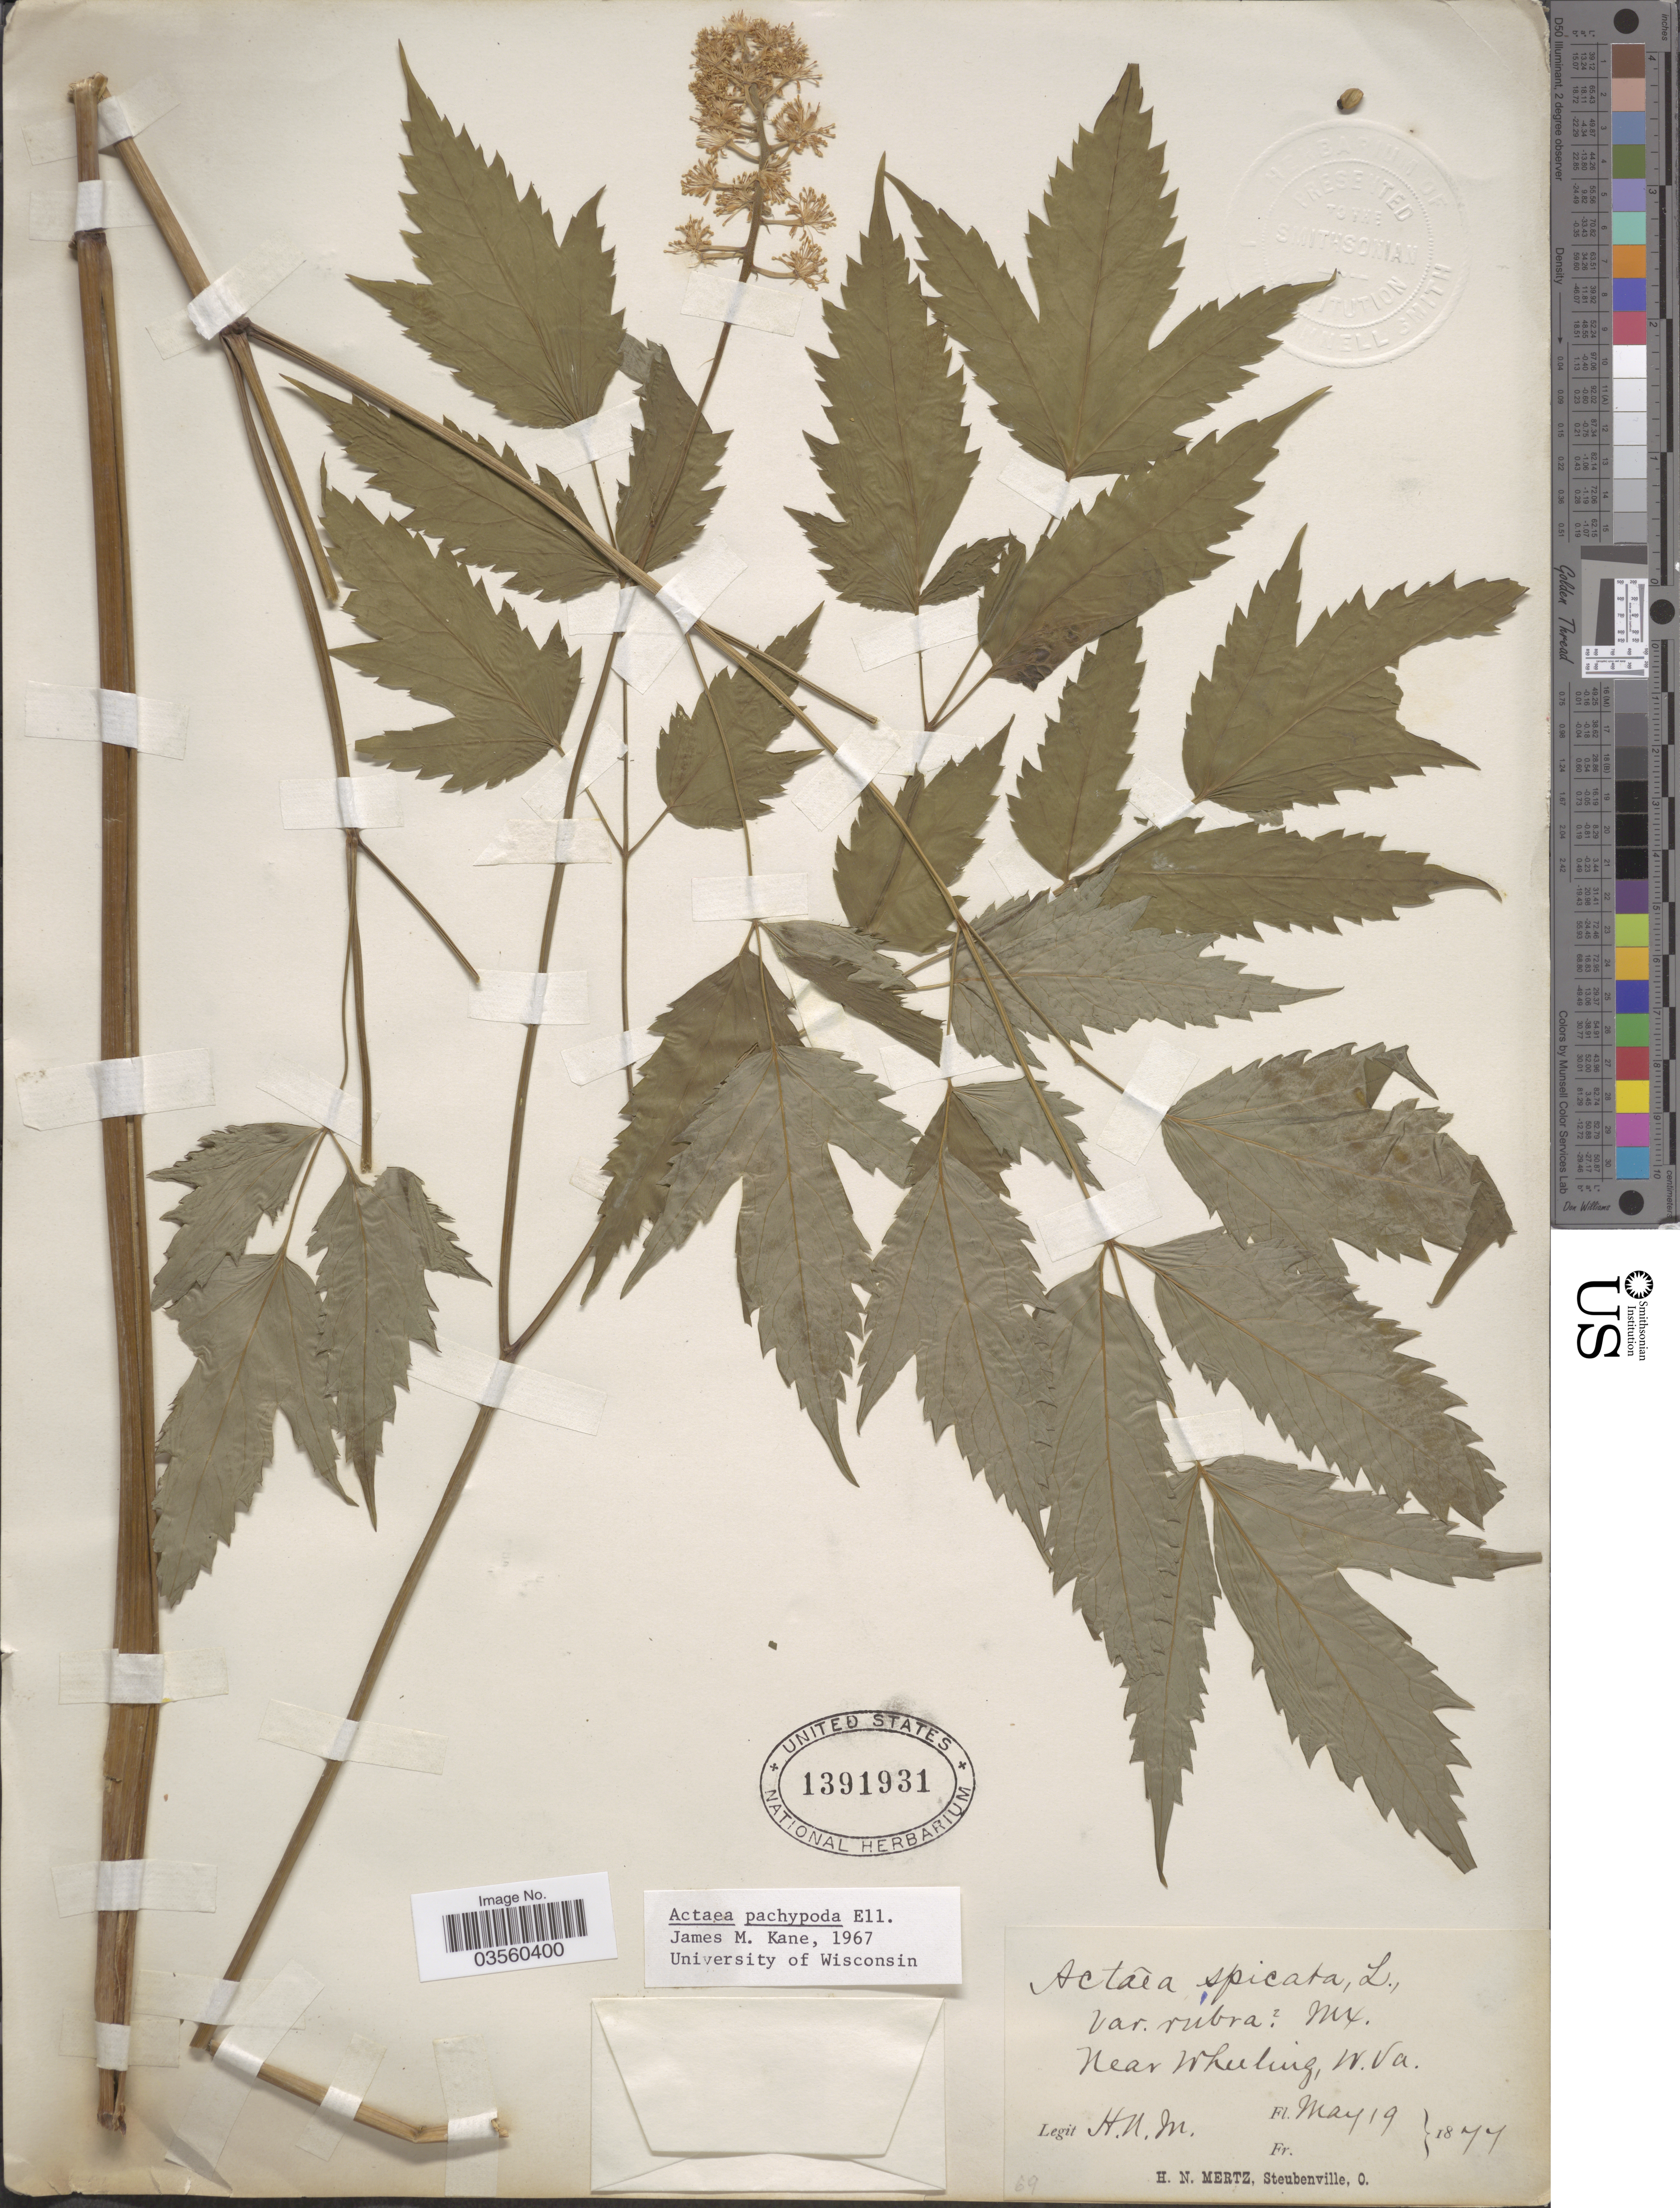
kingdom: Plantae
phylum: Tracheophyta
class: Magnoliopsida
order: Ranunculales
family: Ranunculaceae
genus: Actaea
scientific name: Actaea pachypoda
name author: Elliott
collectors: H. Mertz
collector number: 69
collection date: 1877-05-19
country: United States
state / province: West Virginia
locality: Near Wheeling.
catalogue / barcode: US 1391931